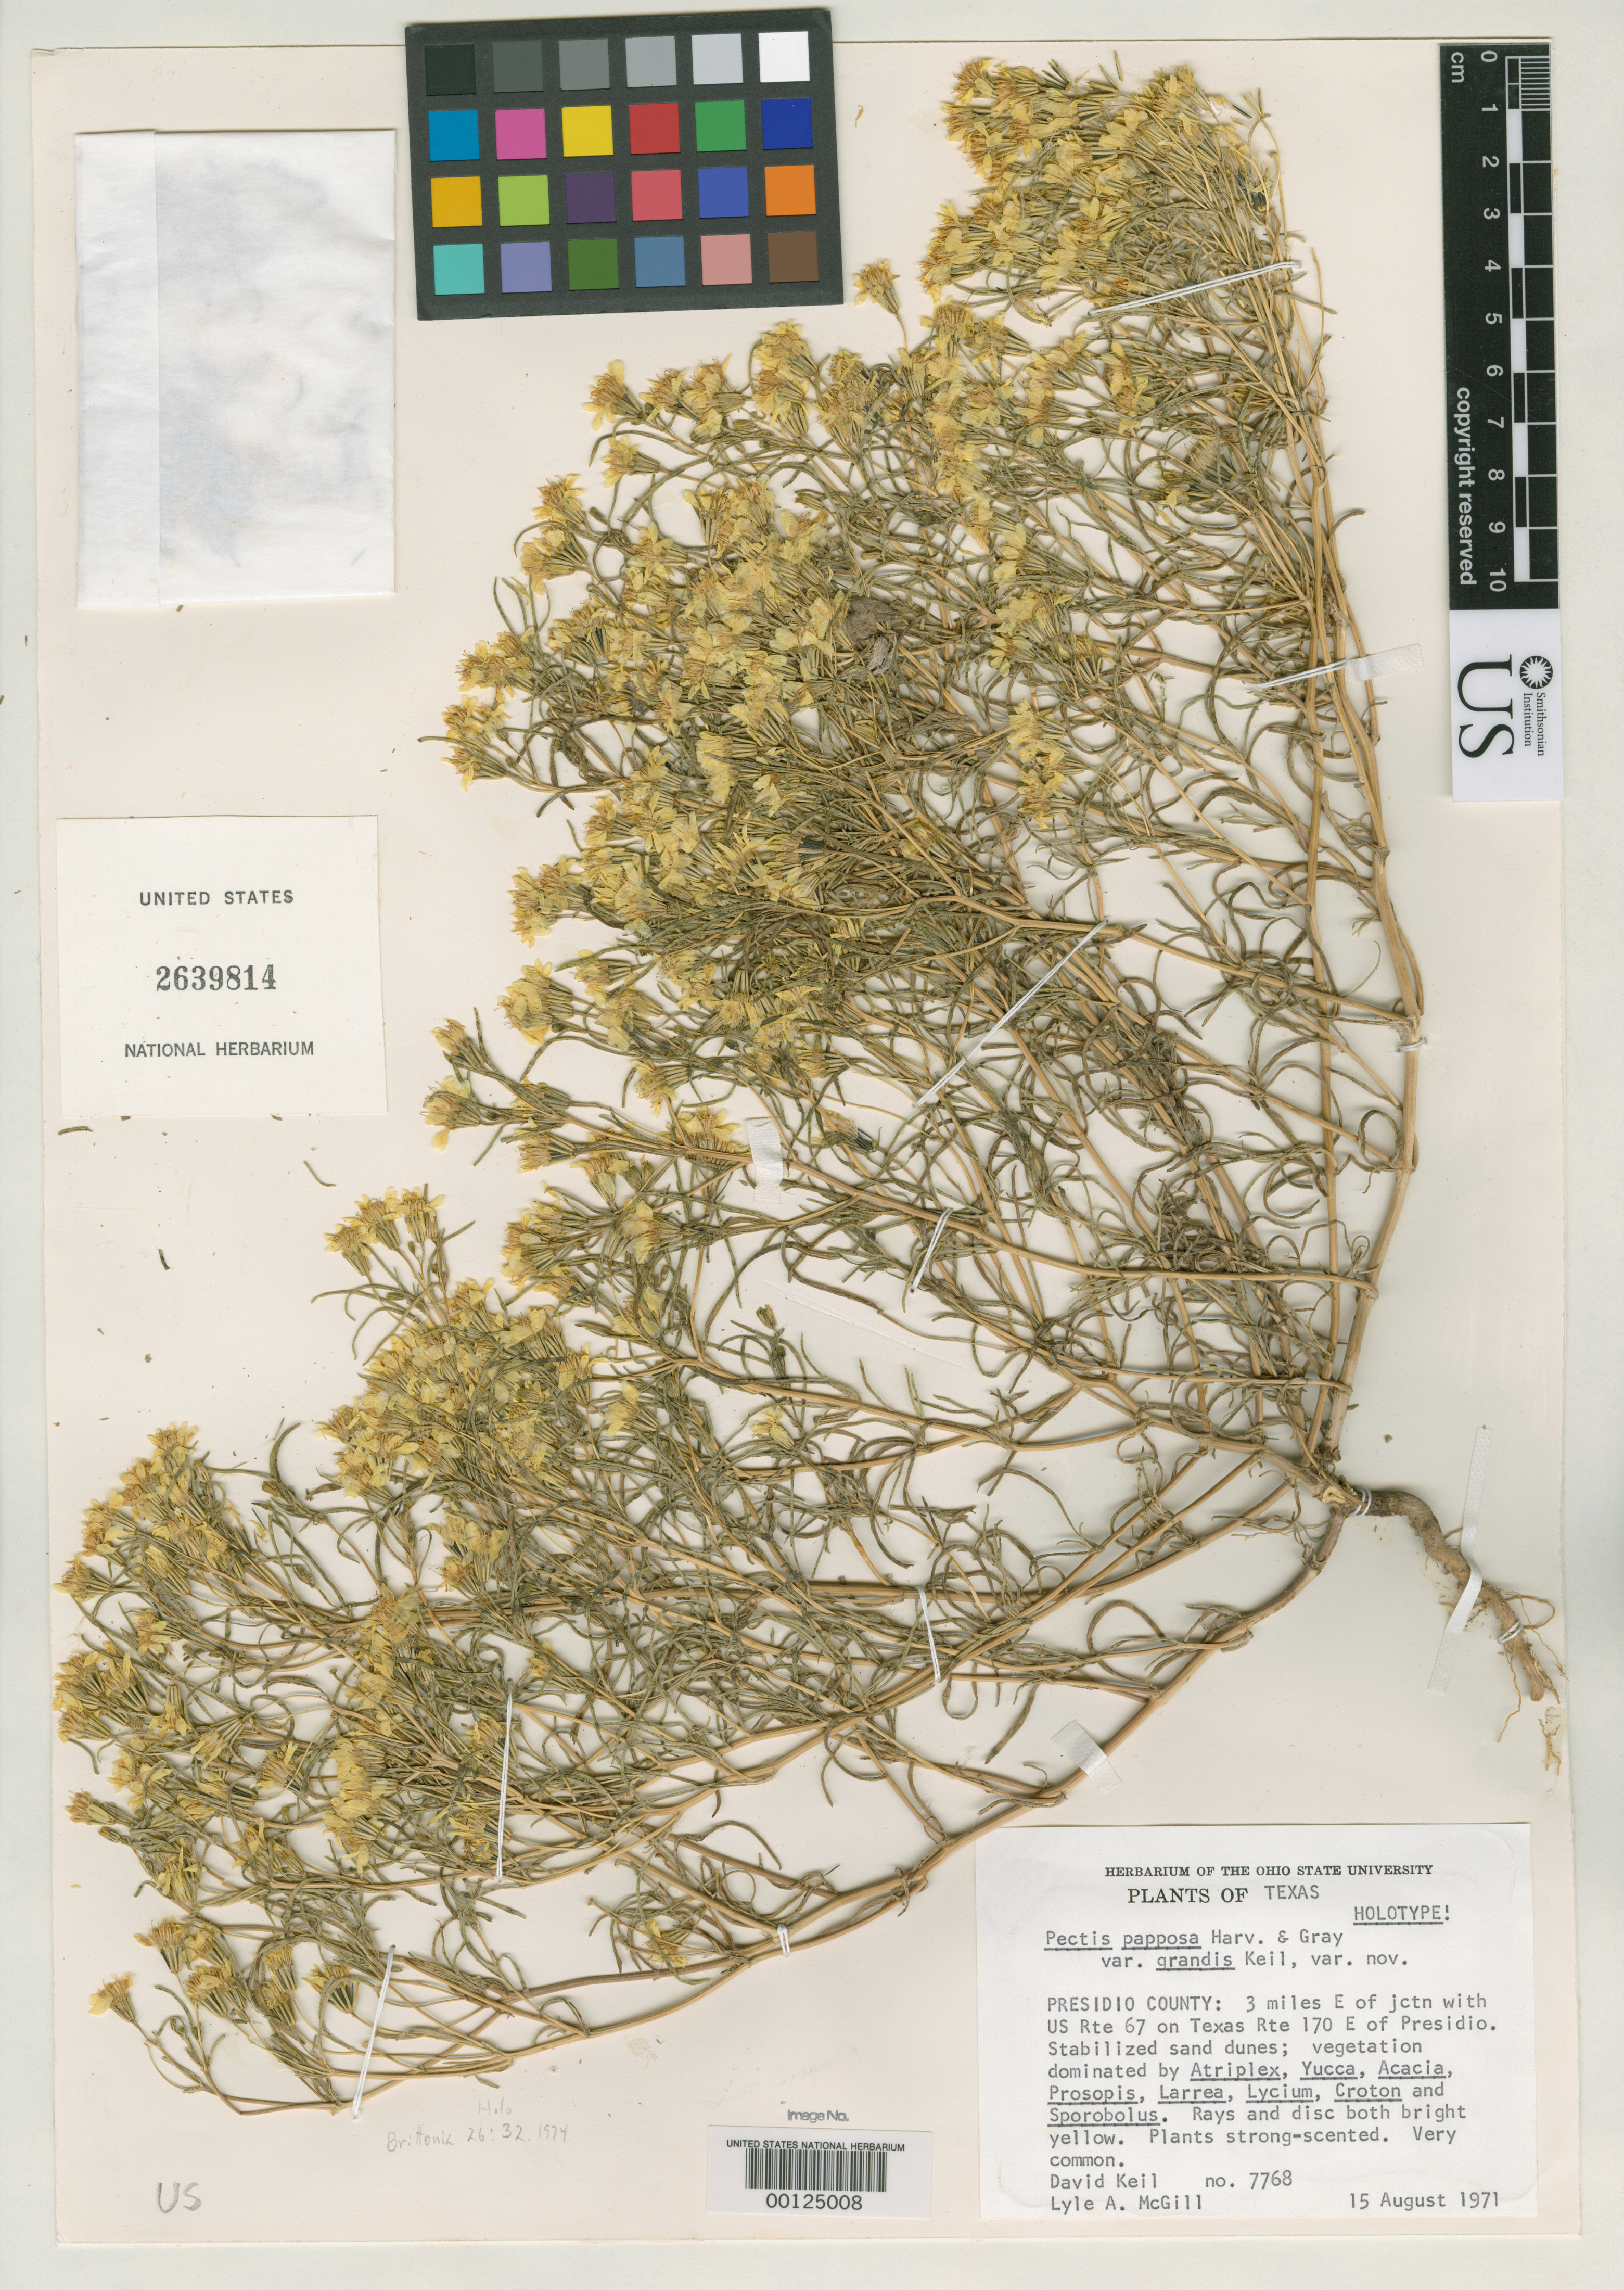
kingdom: Plantae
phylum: Tracheophyta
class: Magnoliopsida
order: Asterales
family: Asteraceae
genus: Pectis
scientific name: Pectis papposa var. grandis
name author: D.J. Keil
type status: Holotype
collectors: D. J. Keil & L. McGill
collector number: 7768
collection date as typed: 15 Aug 1971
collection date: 1971-08-15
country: United States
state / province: Texas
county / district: Presidio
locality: E of Presidio.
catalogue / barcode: US 2639814